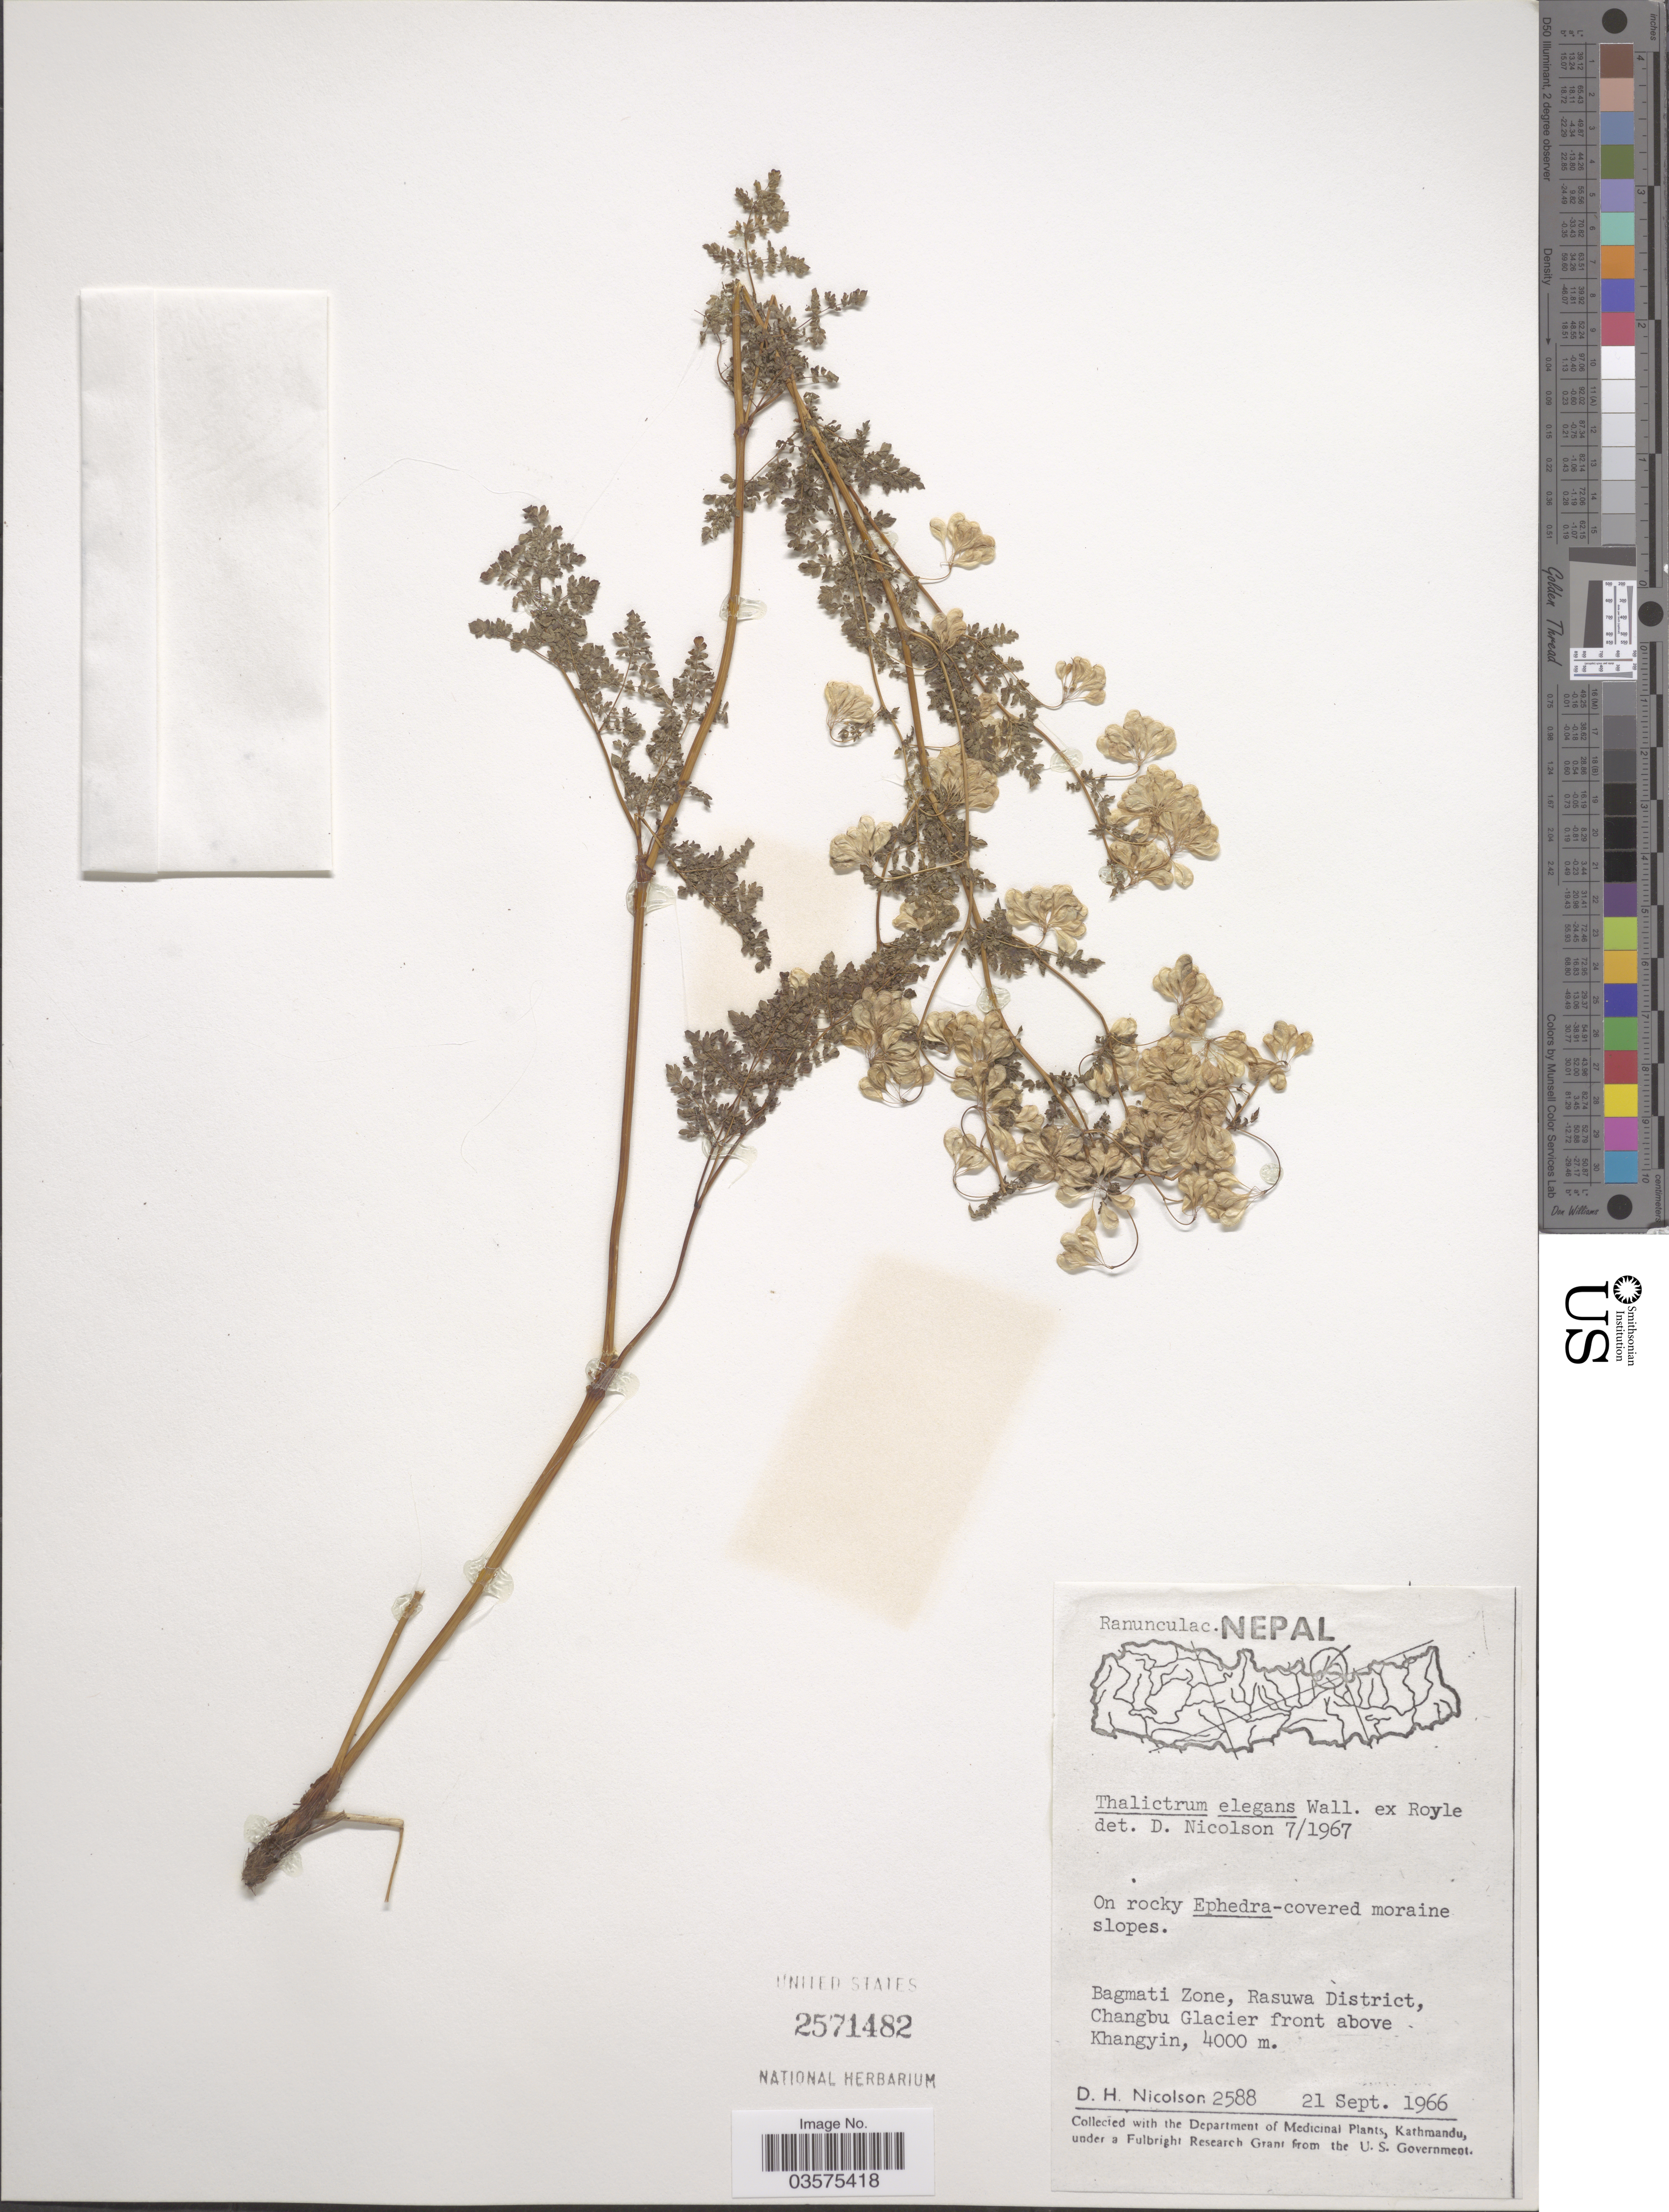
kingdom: Plantae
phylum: Tracheophyta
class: Magnoliopsida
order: Ranunculales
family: Ranunculaceae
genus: Thalictrum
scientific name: Thalictrum elegans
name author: Wall. ex Royle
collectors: D. H. Nicolson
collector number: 2588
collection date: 1966-09-21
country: Nepal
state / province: Bagmati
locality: Bagmati Zone, Rasuwa District, Changbu Glacier front above Khangyin.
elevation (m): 4000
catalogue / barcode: US 2571482